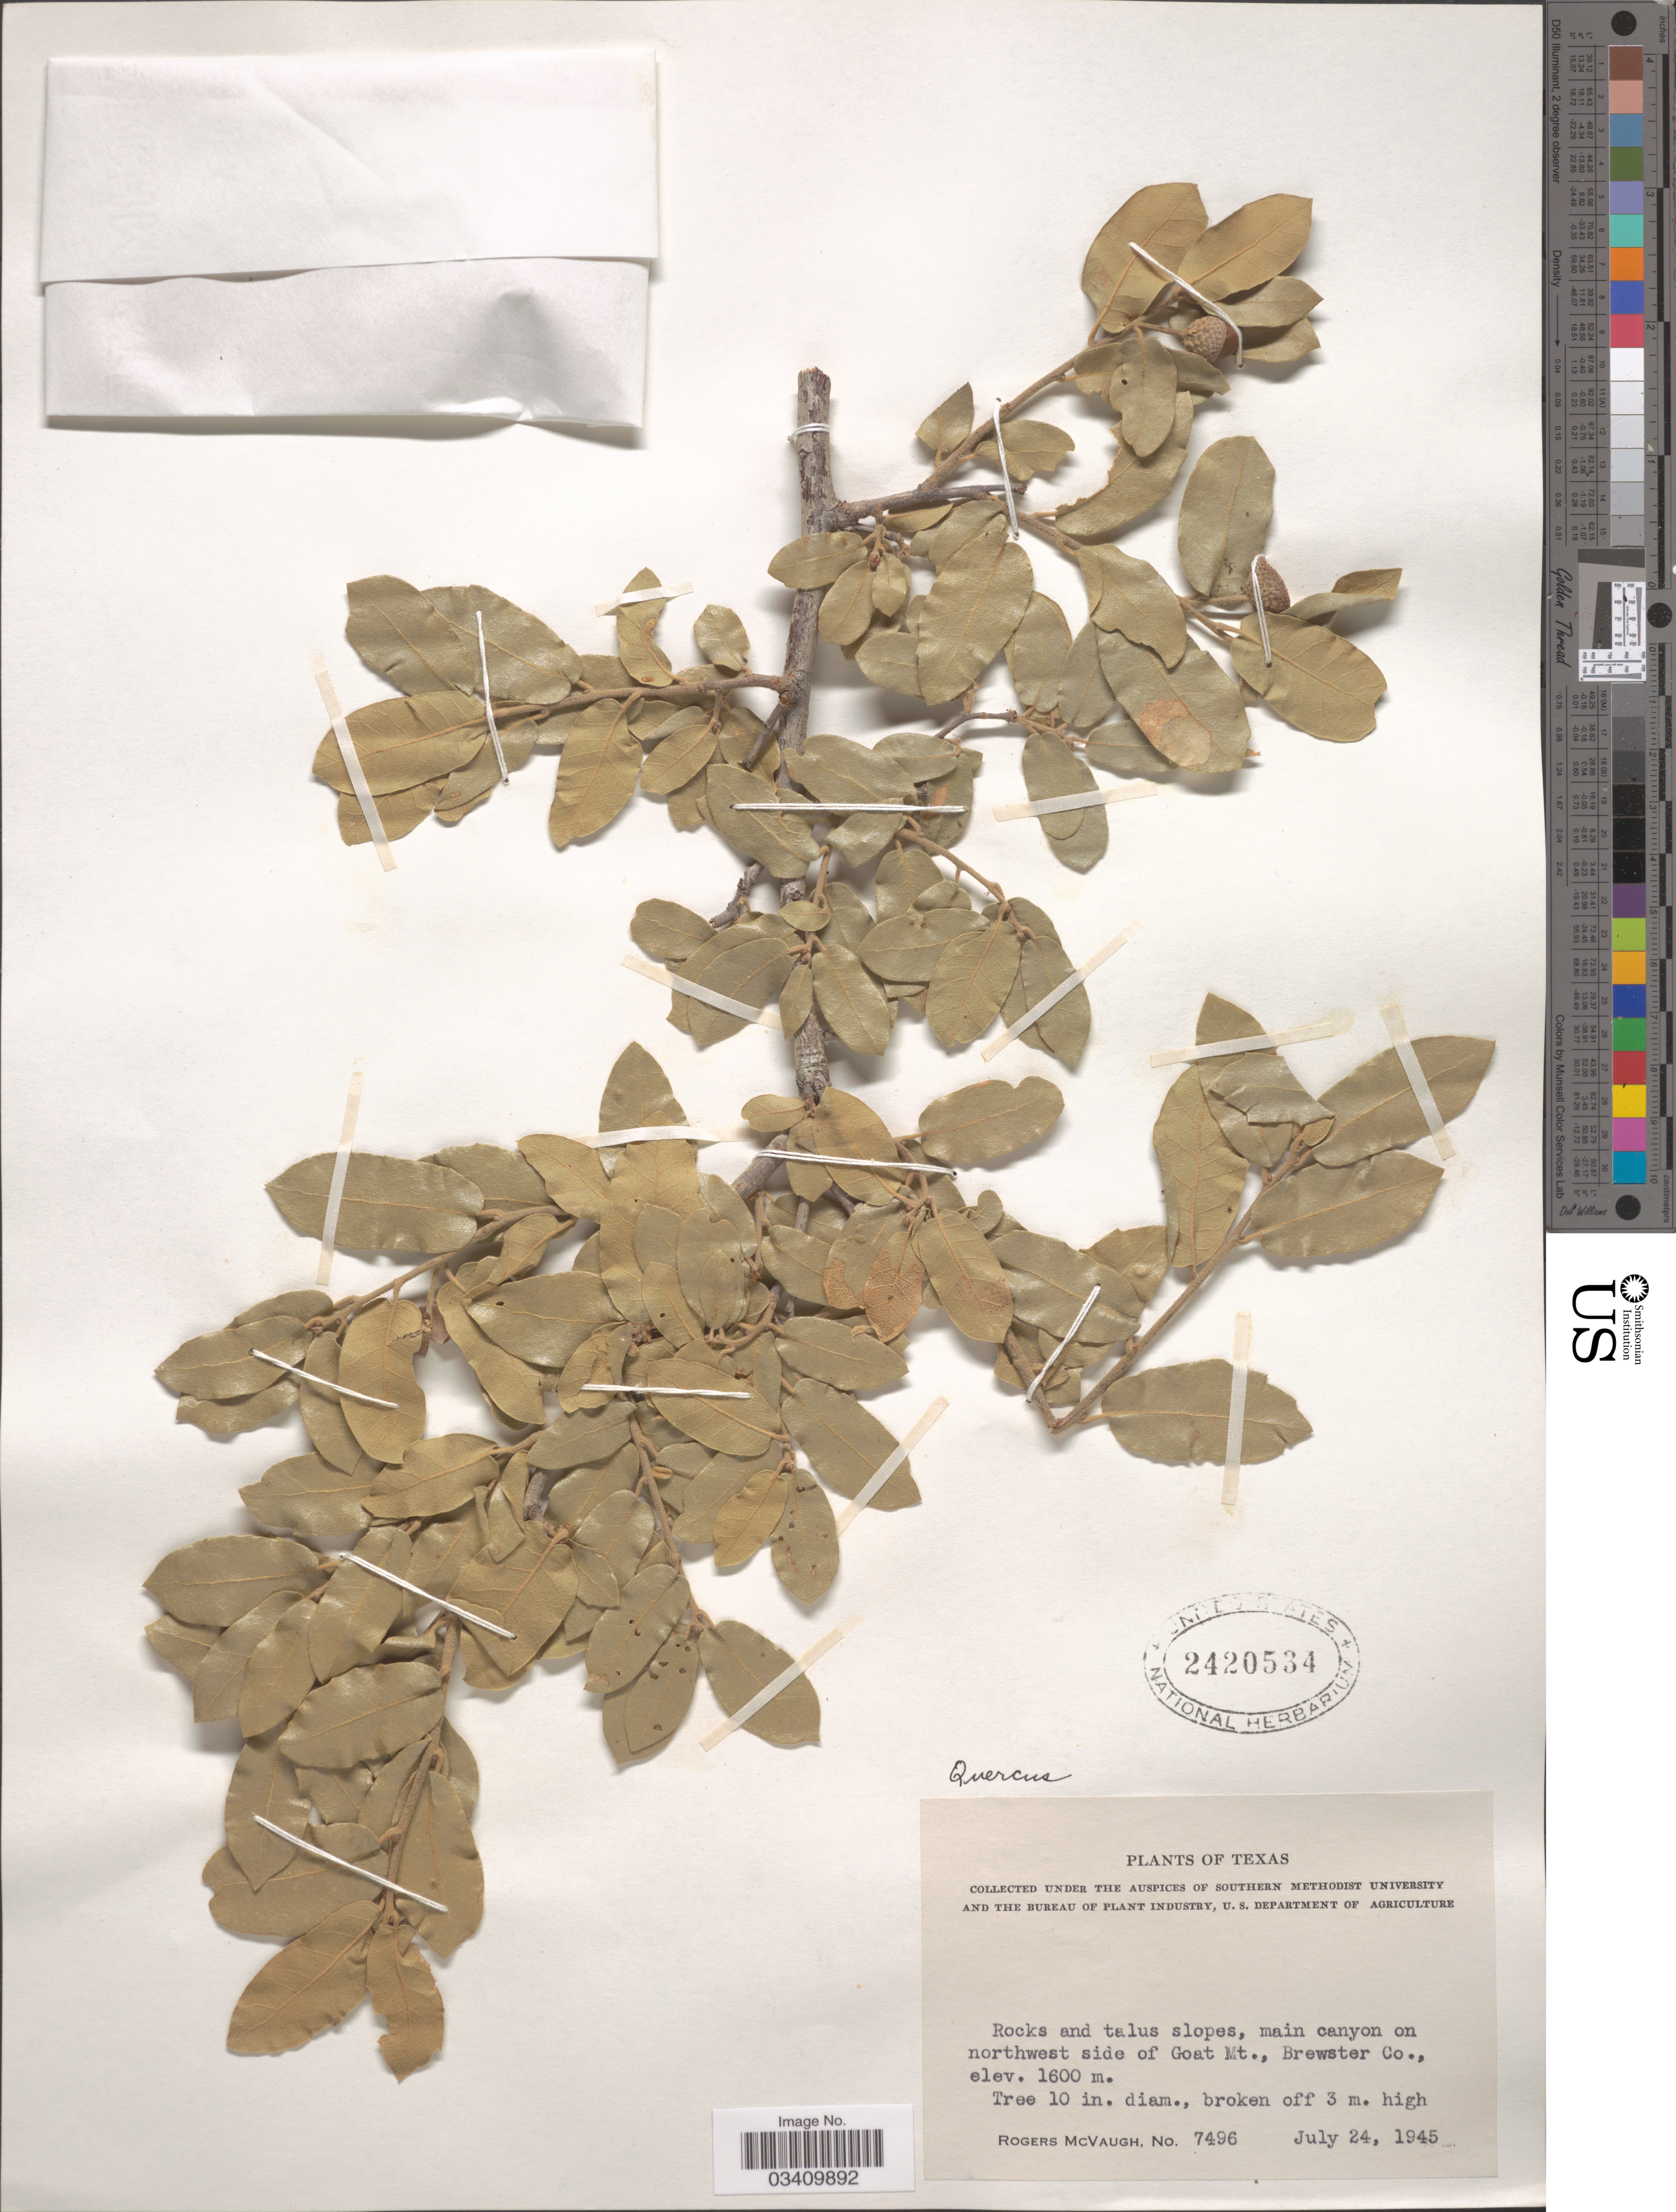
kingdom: Plantae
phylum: Tracheophyta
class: Magnoliopsida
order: Fagales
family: Fagaceae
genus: Quercus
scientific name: Quercus sp.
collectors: R. McVaugh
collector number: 7496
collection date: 1945-07-24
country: United States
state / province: Texas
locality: Rocks and talus slopes, main canyon on northwest side of Goat Mt., Brewster Co.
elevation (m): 1600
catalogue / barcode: US 2420534